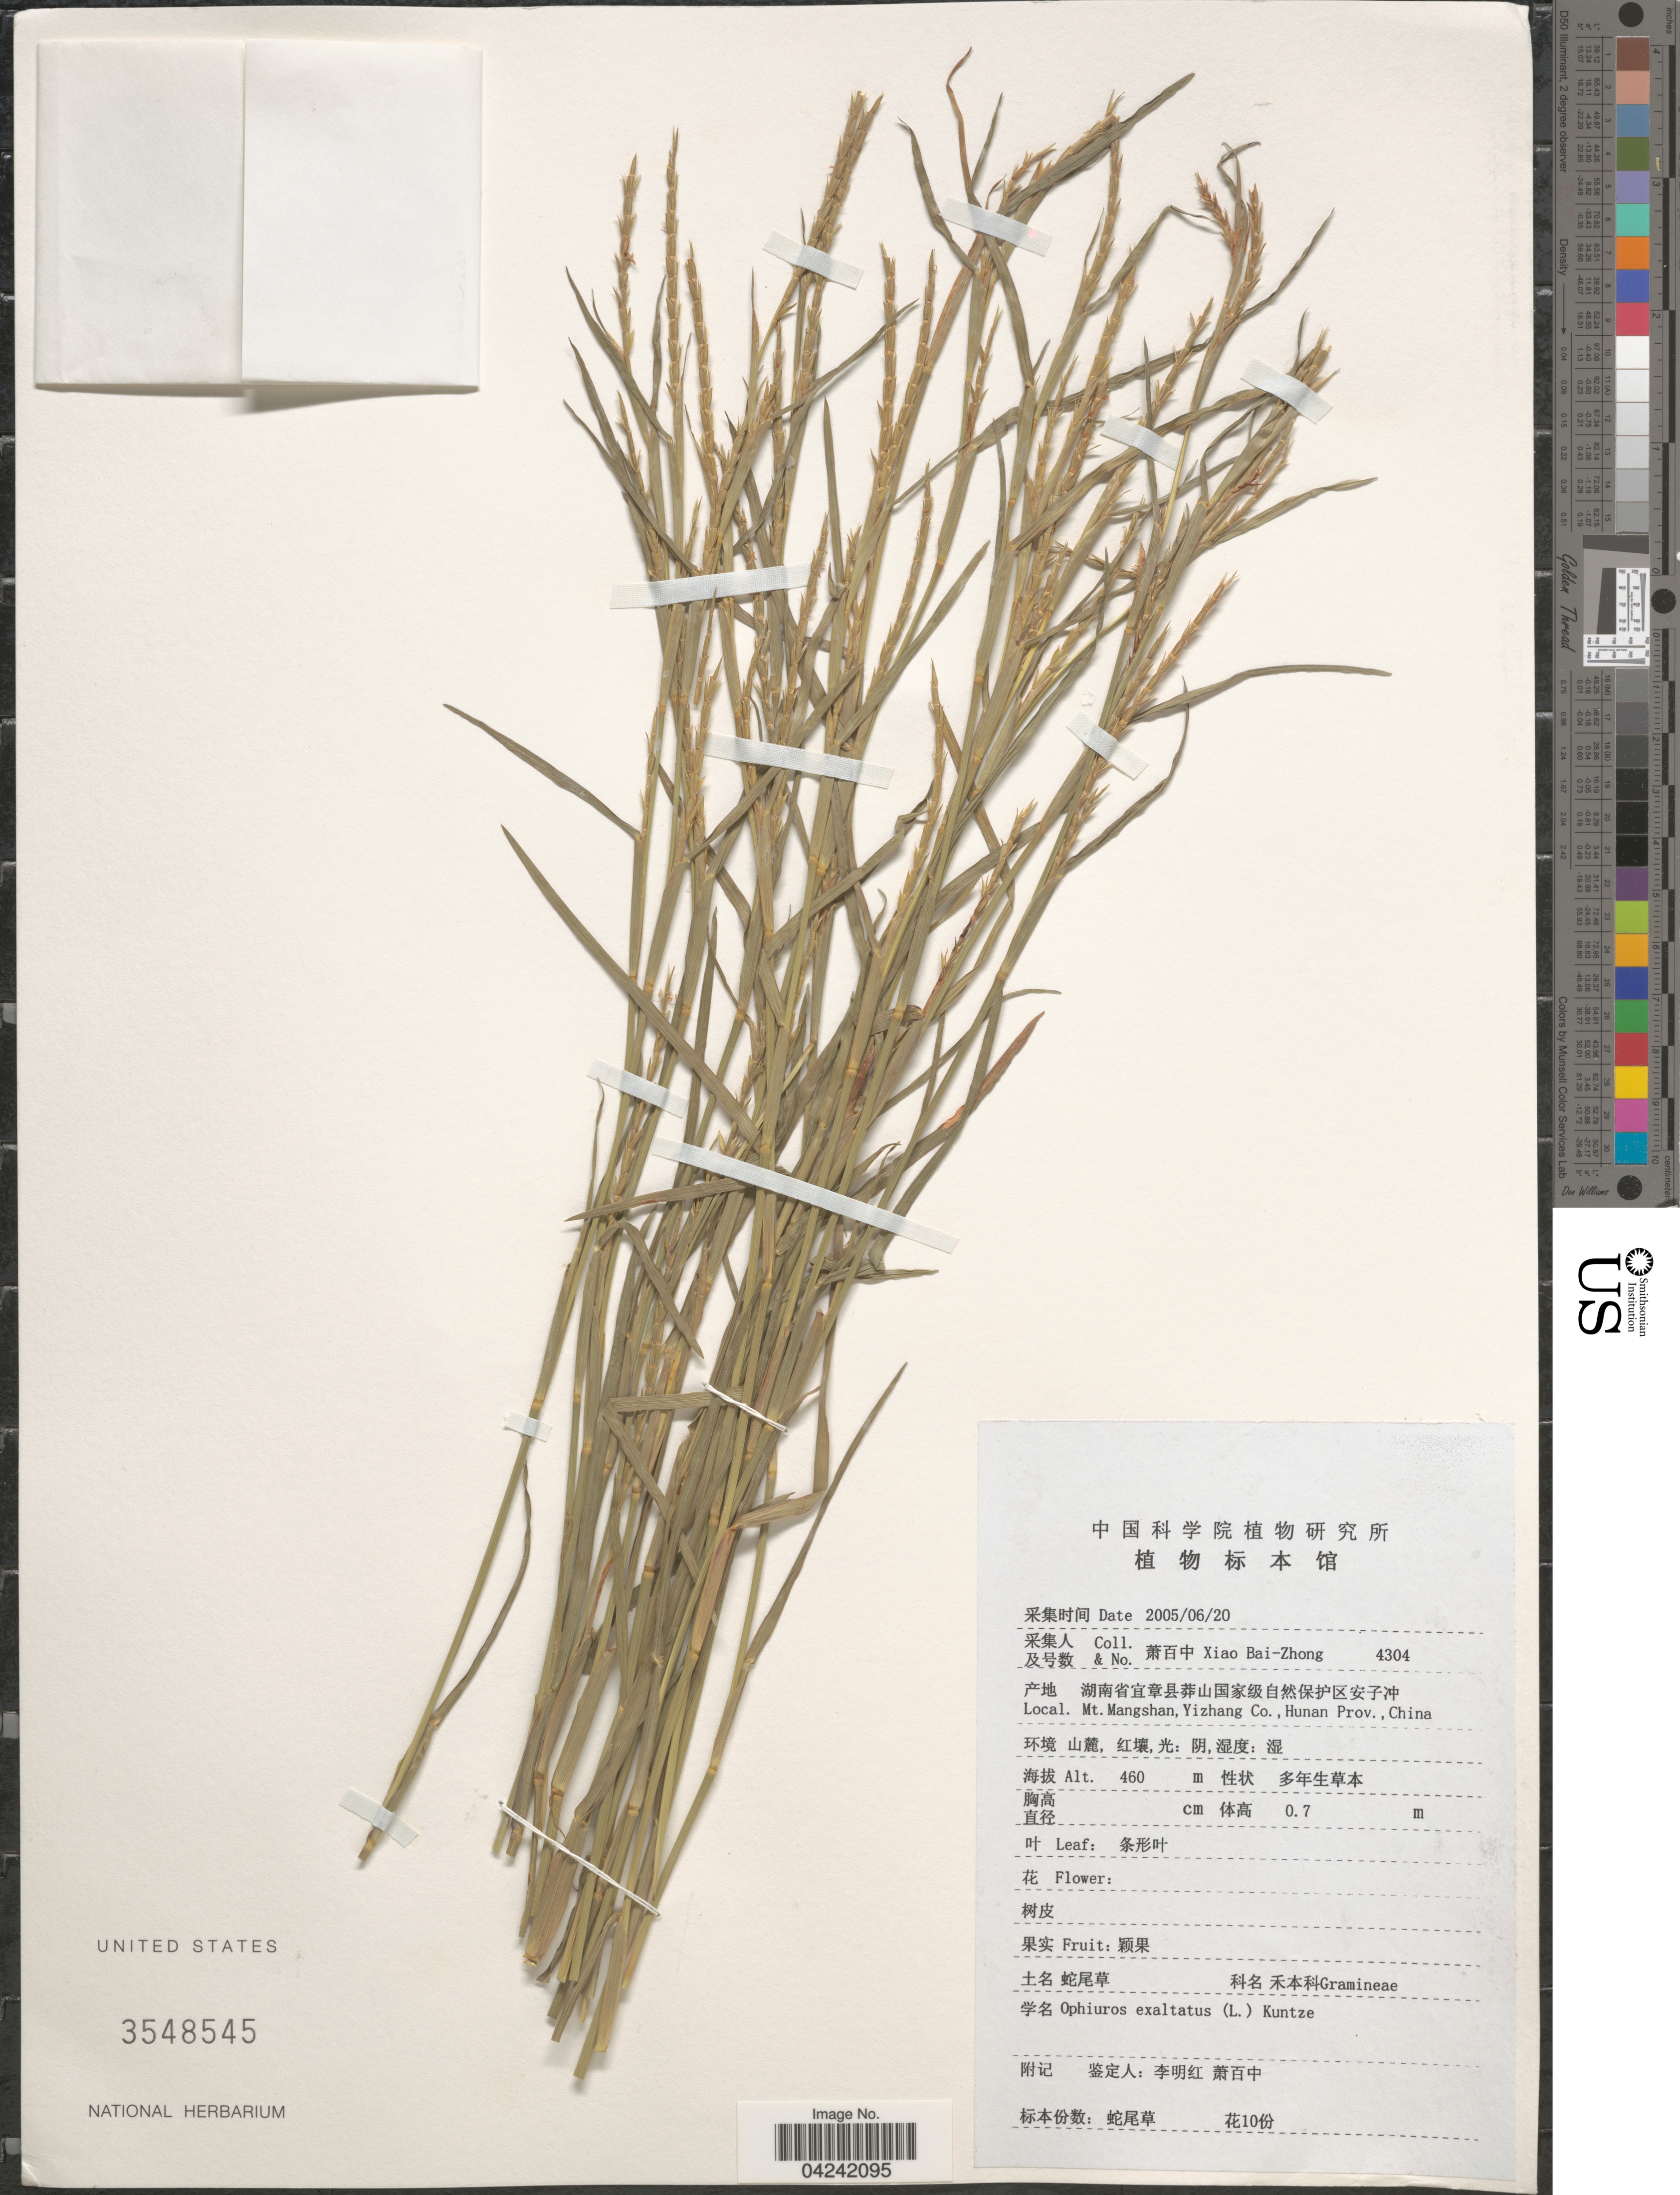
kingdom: Plantae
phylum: Tracheophyta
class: Liliopsida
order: Poales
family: Poaceae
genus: Ophiuros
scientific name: Ophiuros exaltatus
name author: (L.) Kuntze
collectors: B. Z. Xiao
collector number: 4304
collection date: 2005-06-20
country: China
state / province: Hunan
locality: Mt. Mangshan, Yizhang Co.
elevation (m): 460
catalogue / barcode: US 3548545